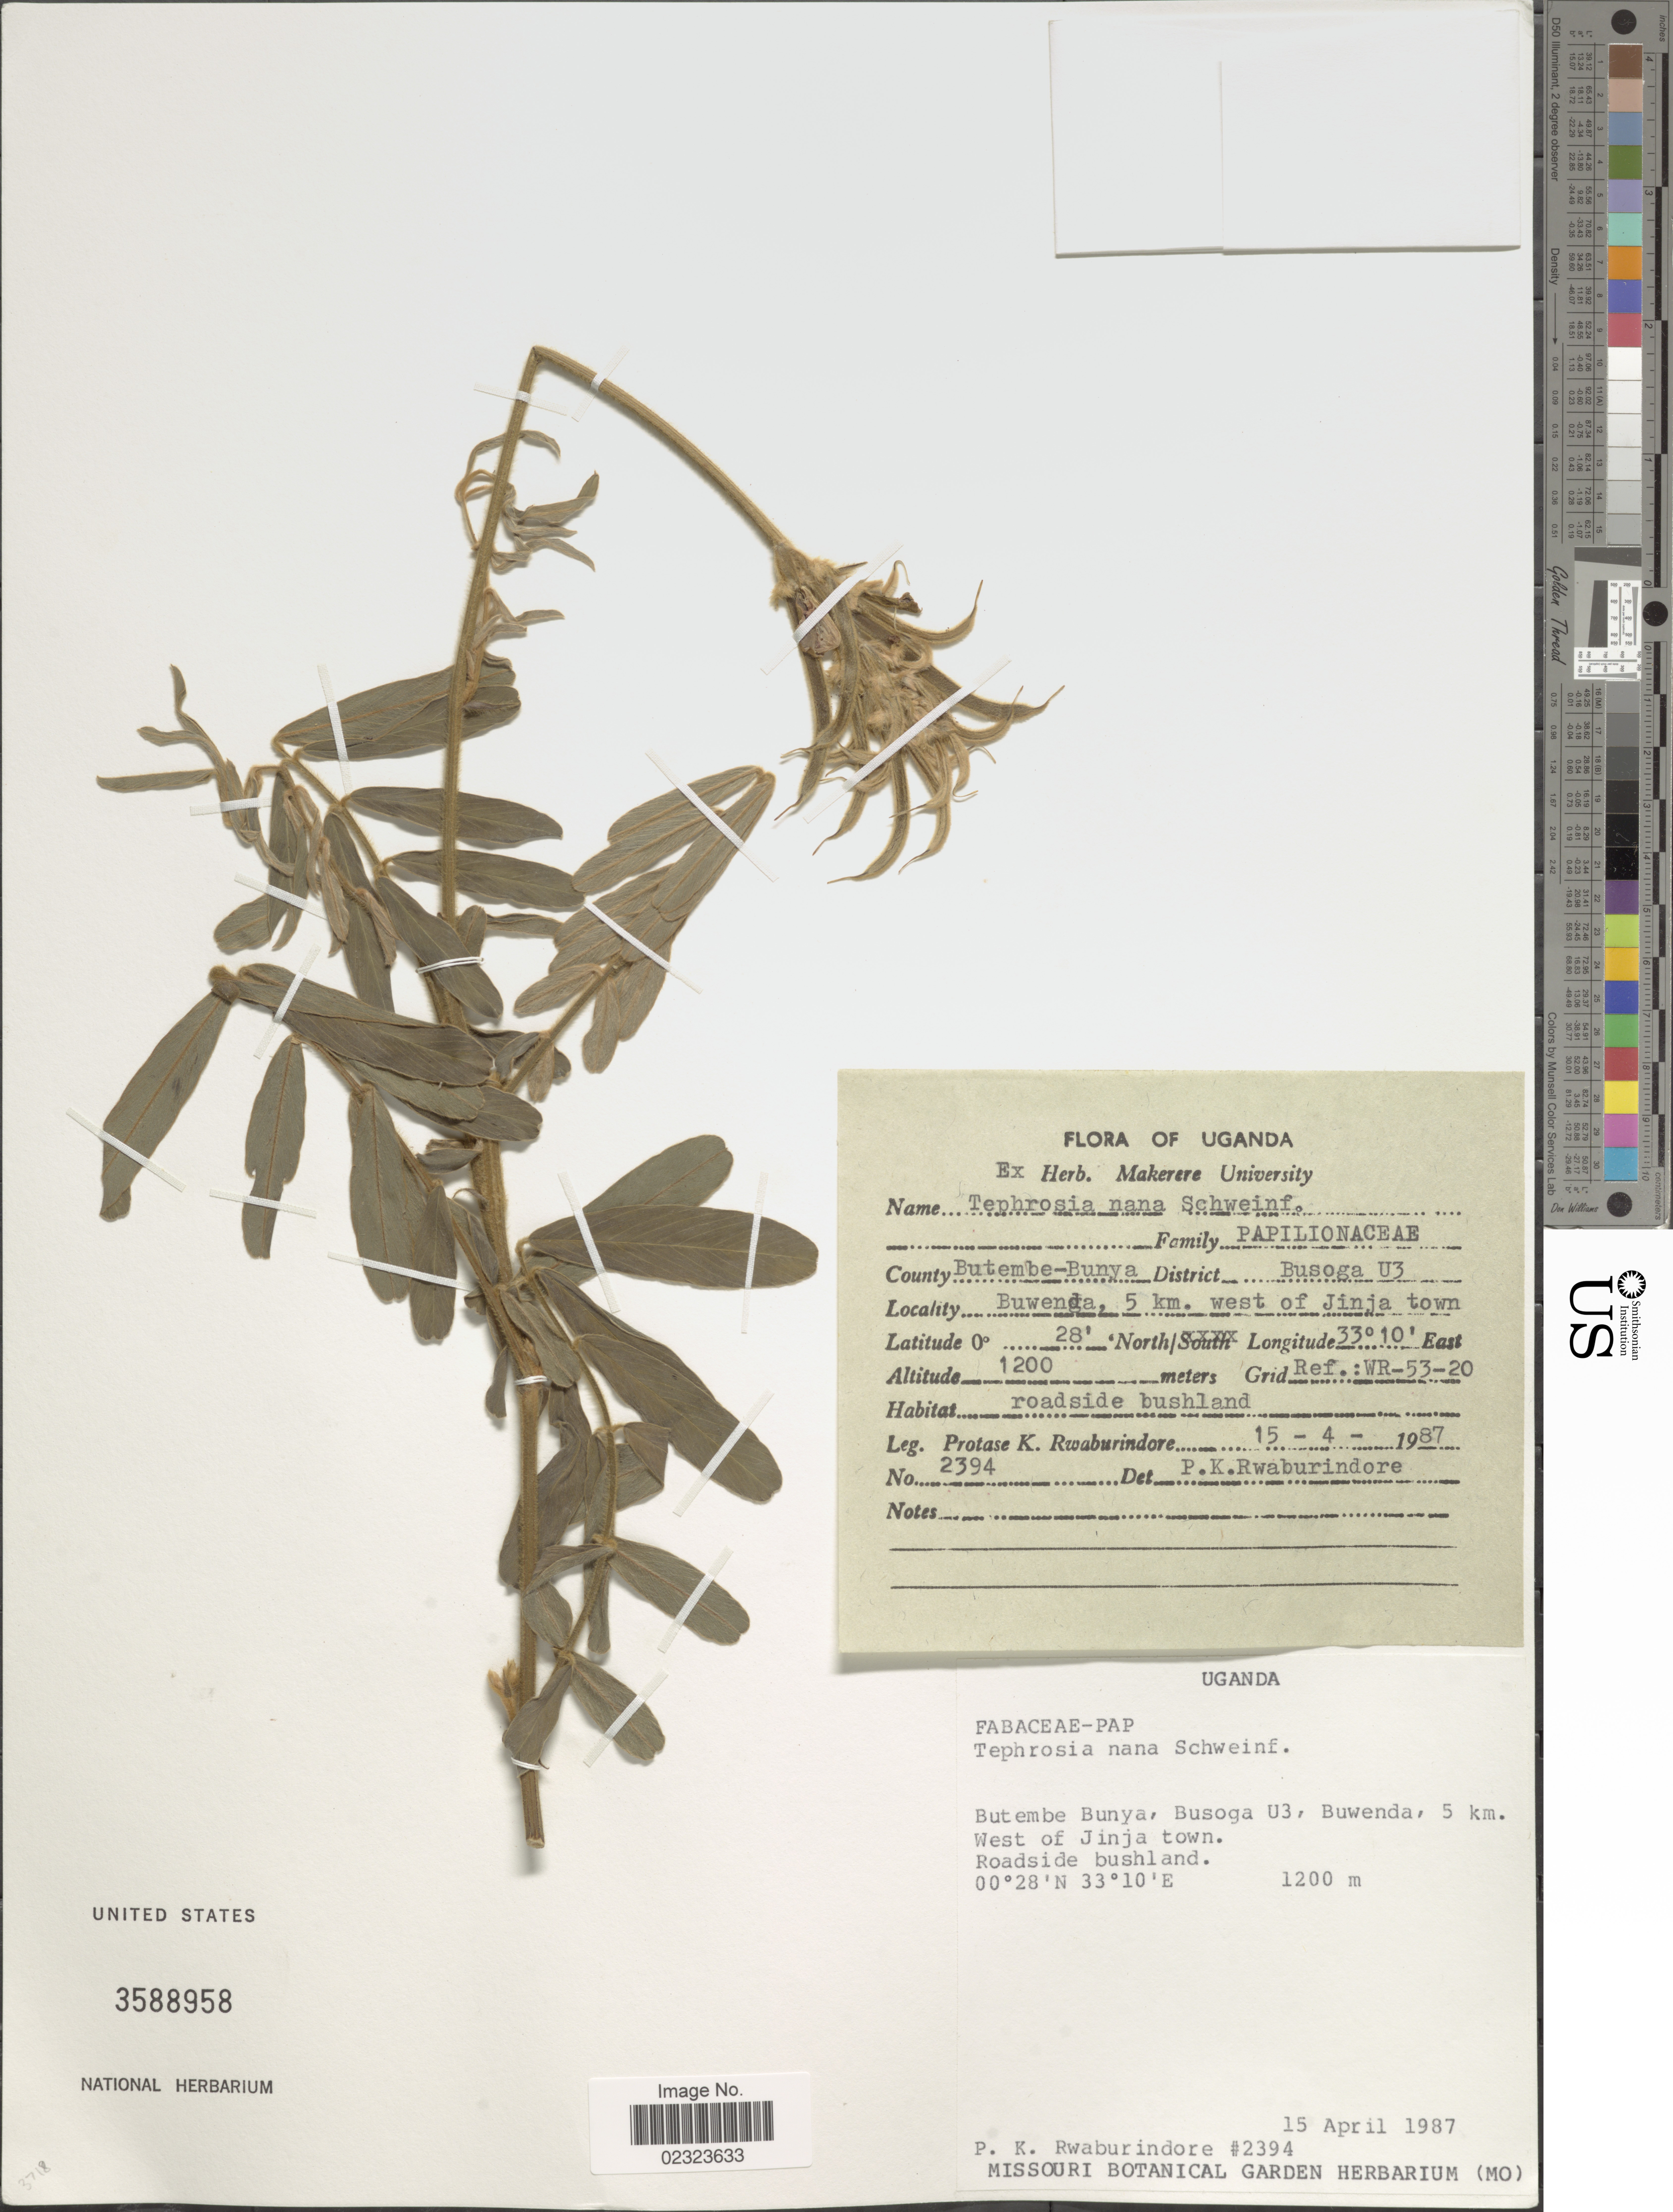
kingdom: Plantae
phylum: Tracheophyta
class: Magnoliopsida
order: Fabales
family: Fabaceae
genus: Tephrosia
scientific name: Tephrosia nana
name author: Kotschy ex Schweinf.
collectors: P. Rwaburindore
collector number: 2394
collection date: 1987-04-15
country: Uganda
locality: Butembe Bunya, Busoga U3, Buwenda, 5 km. West of Jinja town, roadside bushland.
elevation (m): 1200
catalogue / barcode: US 3588958